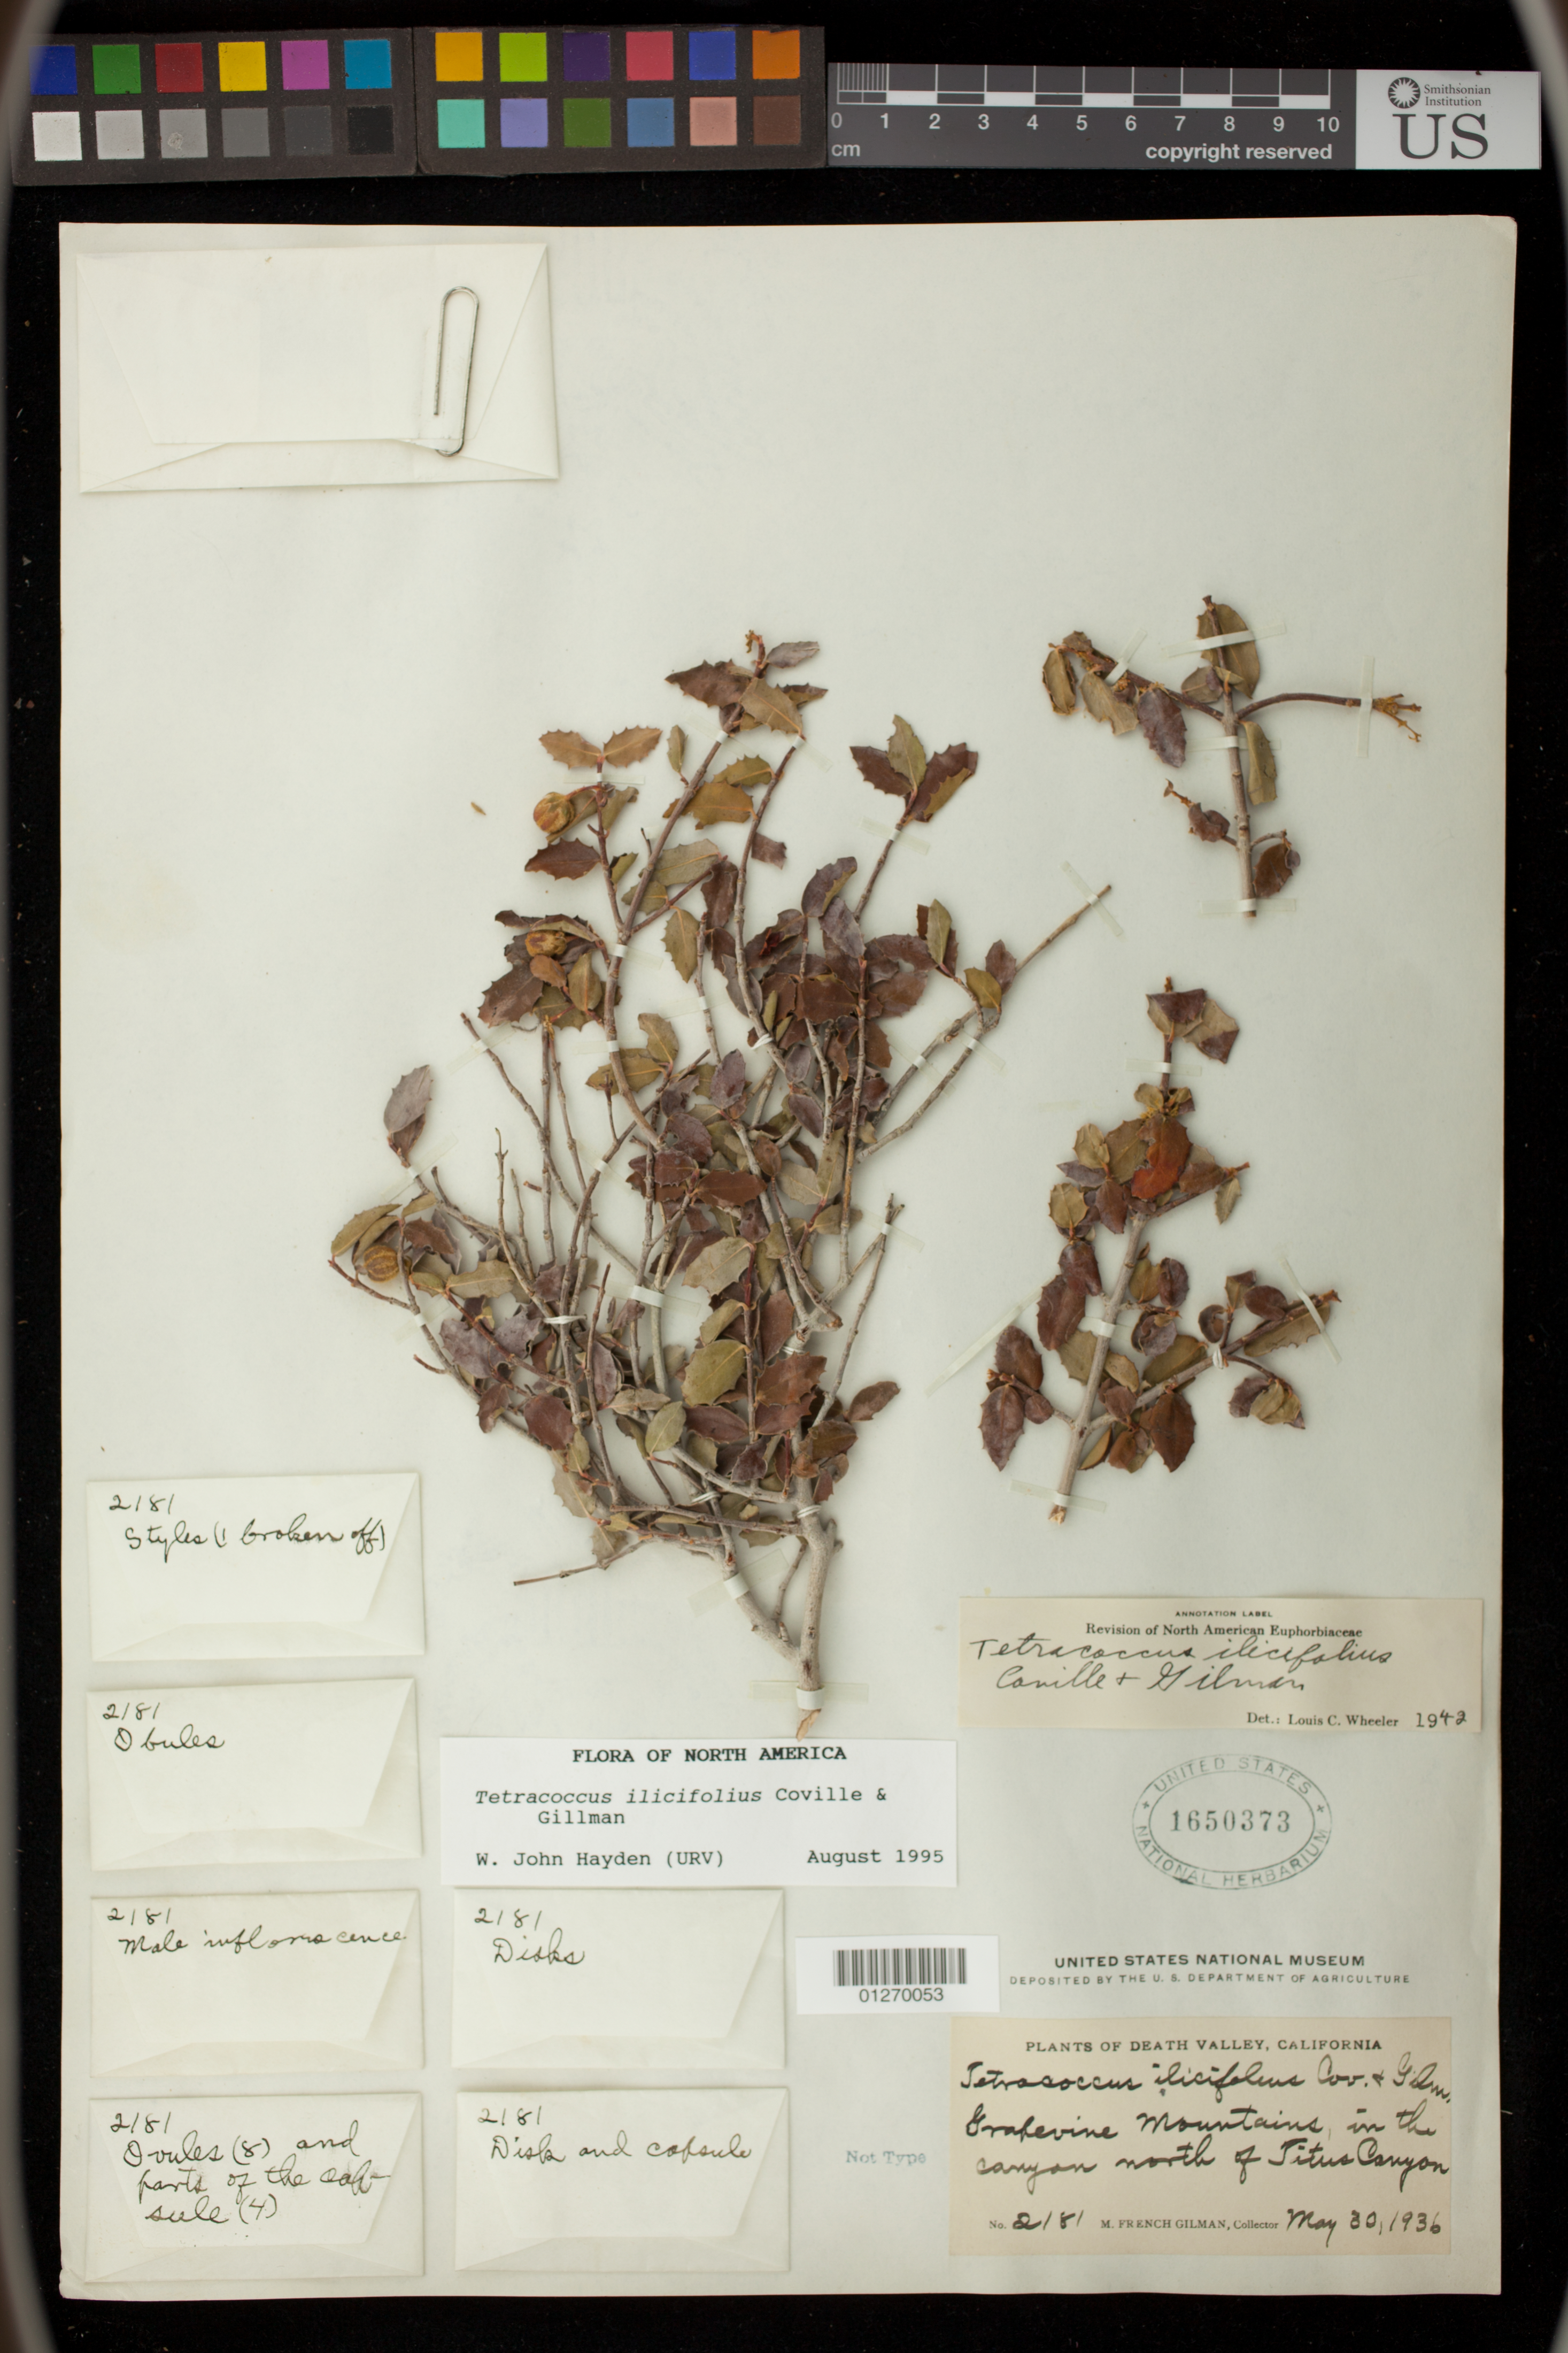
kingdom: Plantae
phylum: Tracheophyta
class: Magnoliopsida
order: Malpighiales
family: Picrodendraceae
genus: Tetracoccus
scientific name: Tetracoccus ilicifolius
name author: Coville & Gilman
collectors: M. F. Gilman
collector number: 2181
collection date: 1936-05-30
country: United States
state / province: California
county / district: Inyo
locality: Death Valley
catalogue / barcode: US 1650373